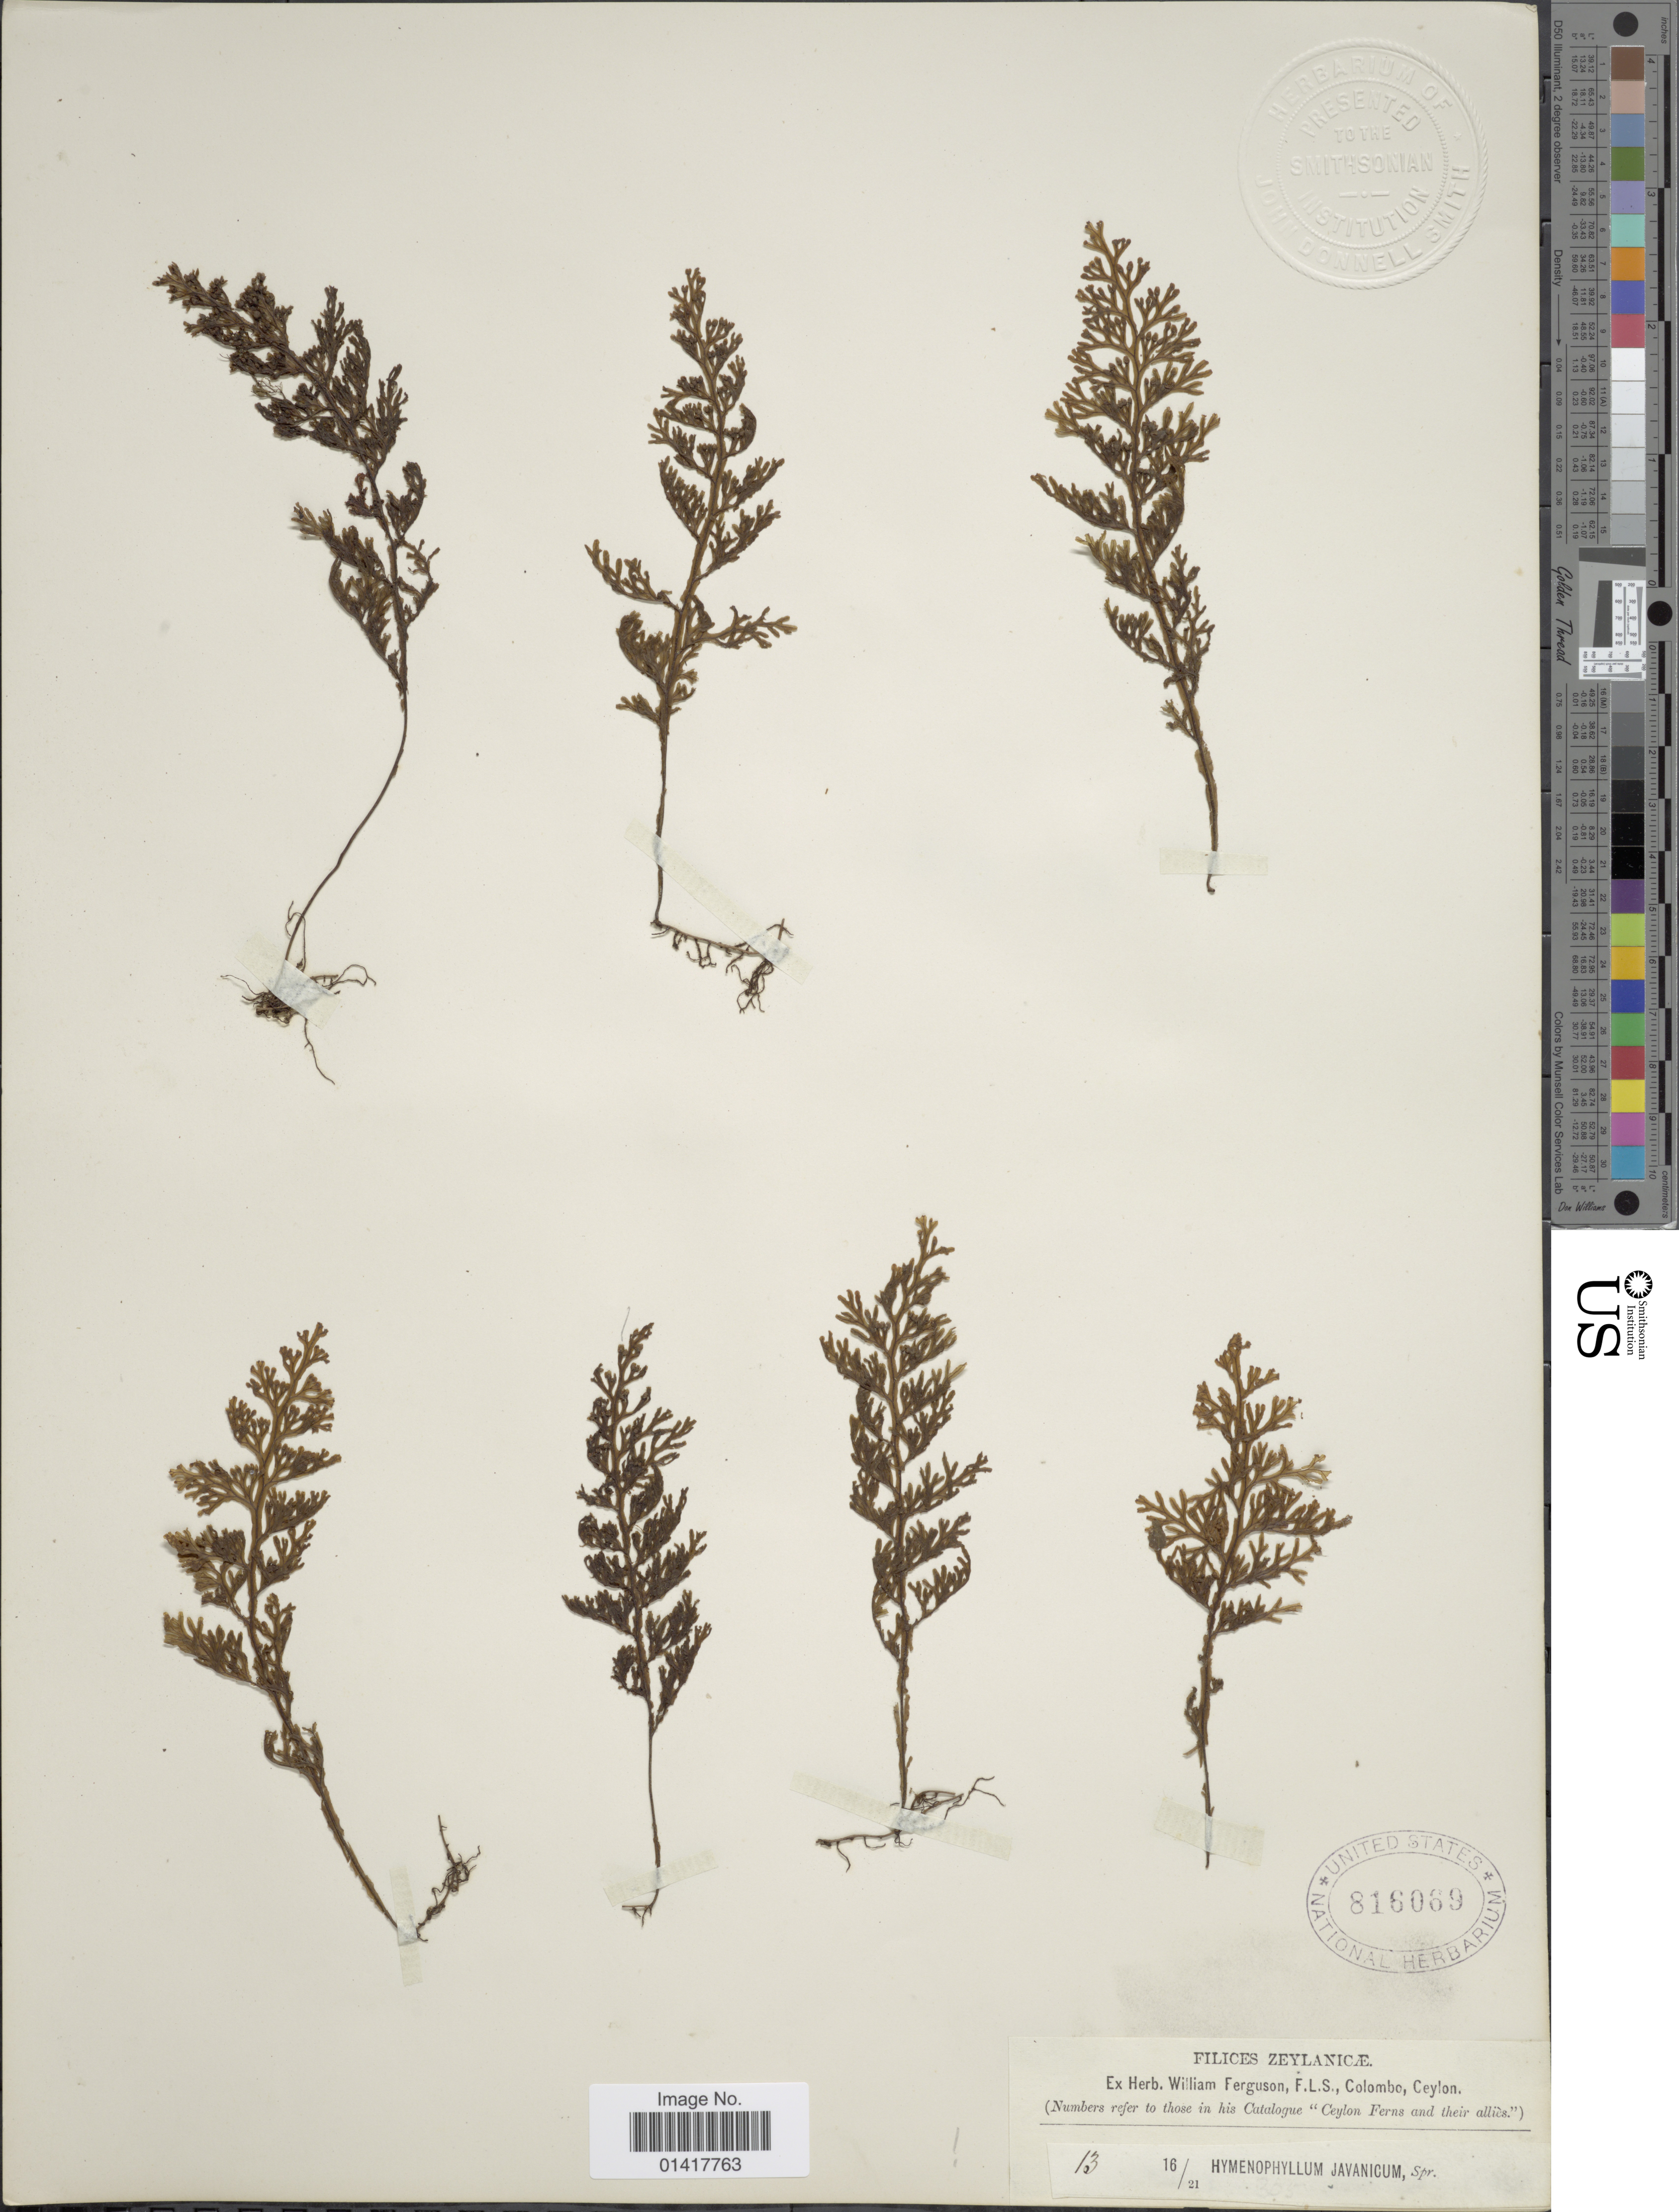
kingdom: Plantae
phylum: Tracheophyta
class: Polypodiopsida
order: Hymenophyllales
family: Hymenophyllaceae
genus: Hymenophyllum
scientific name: Hymenophyllum crispatum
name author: Wall. ex Hook. & Grev.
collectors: ex herb. W. Ferguson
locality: Zeylanicae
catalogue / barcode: US 816069